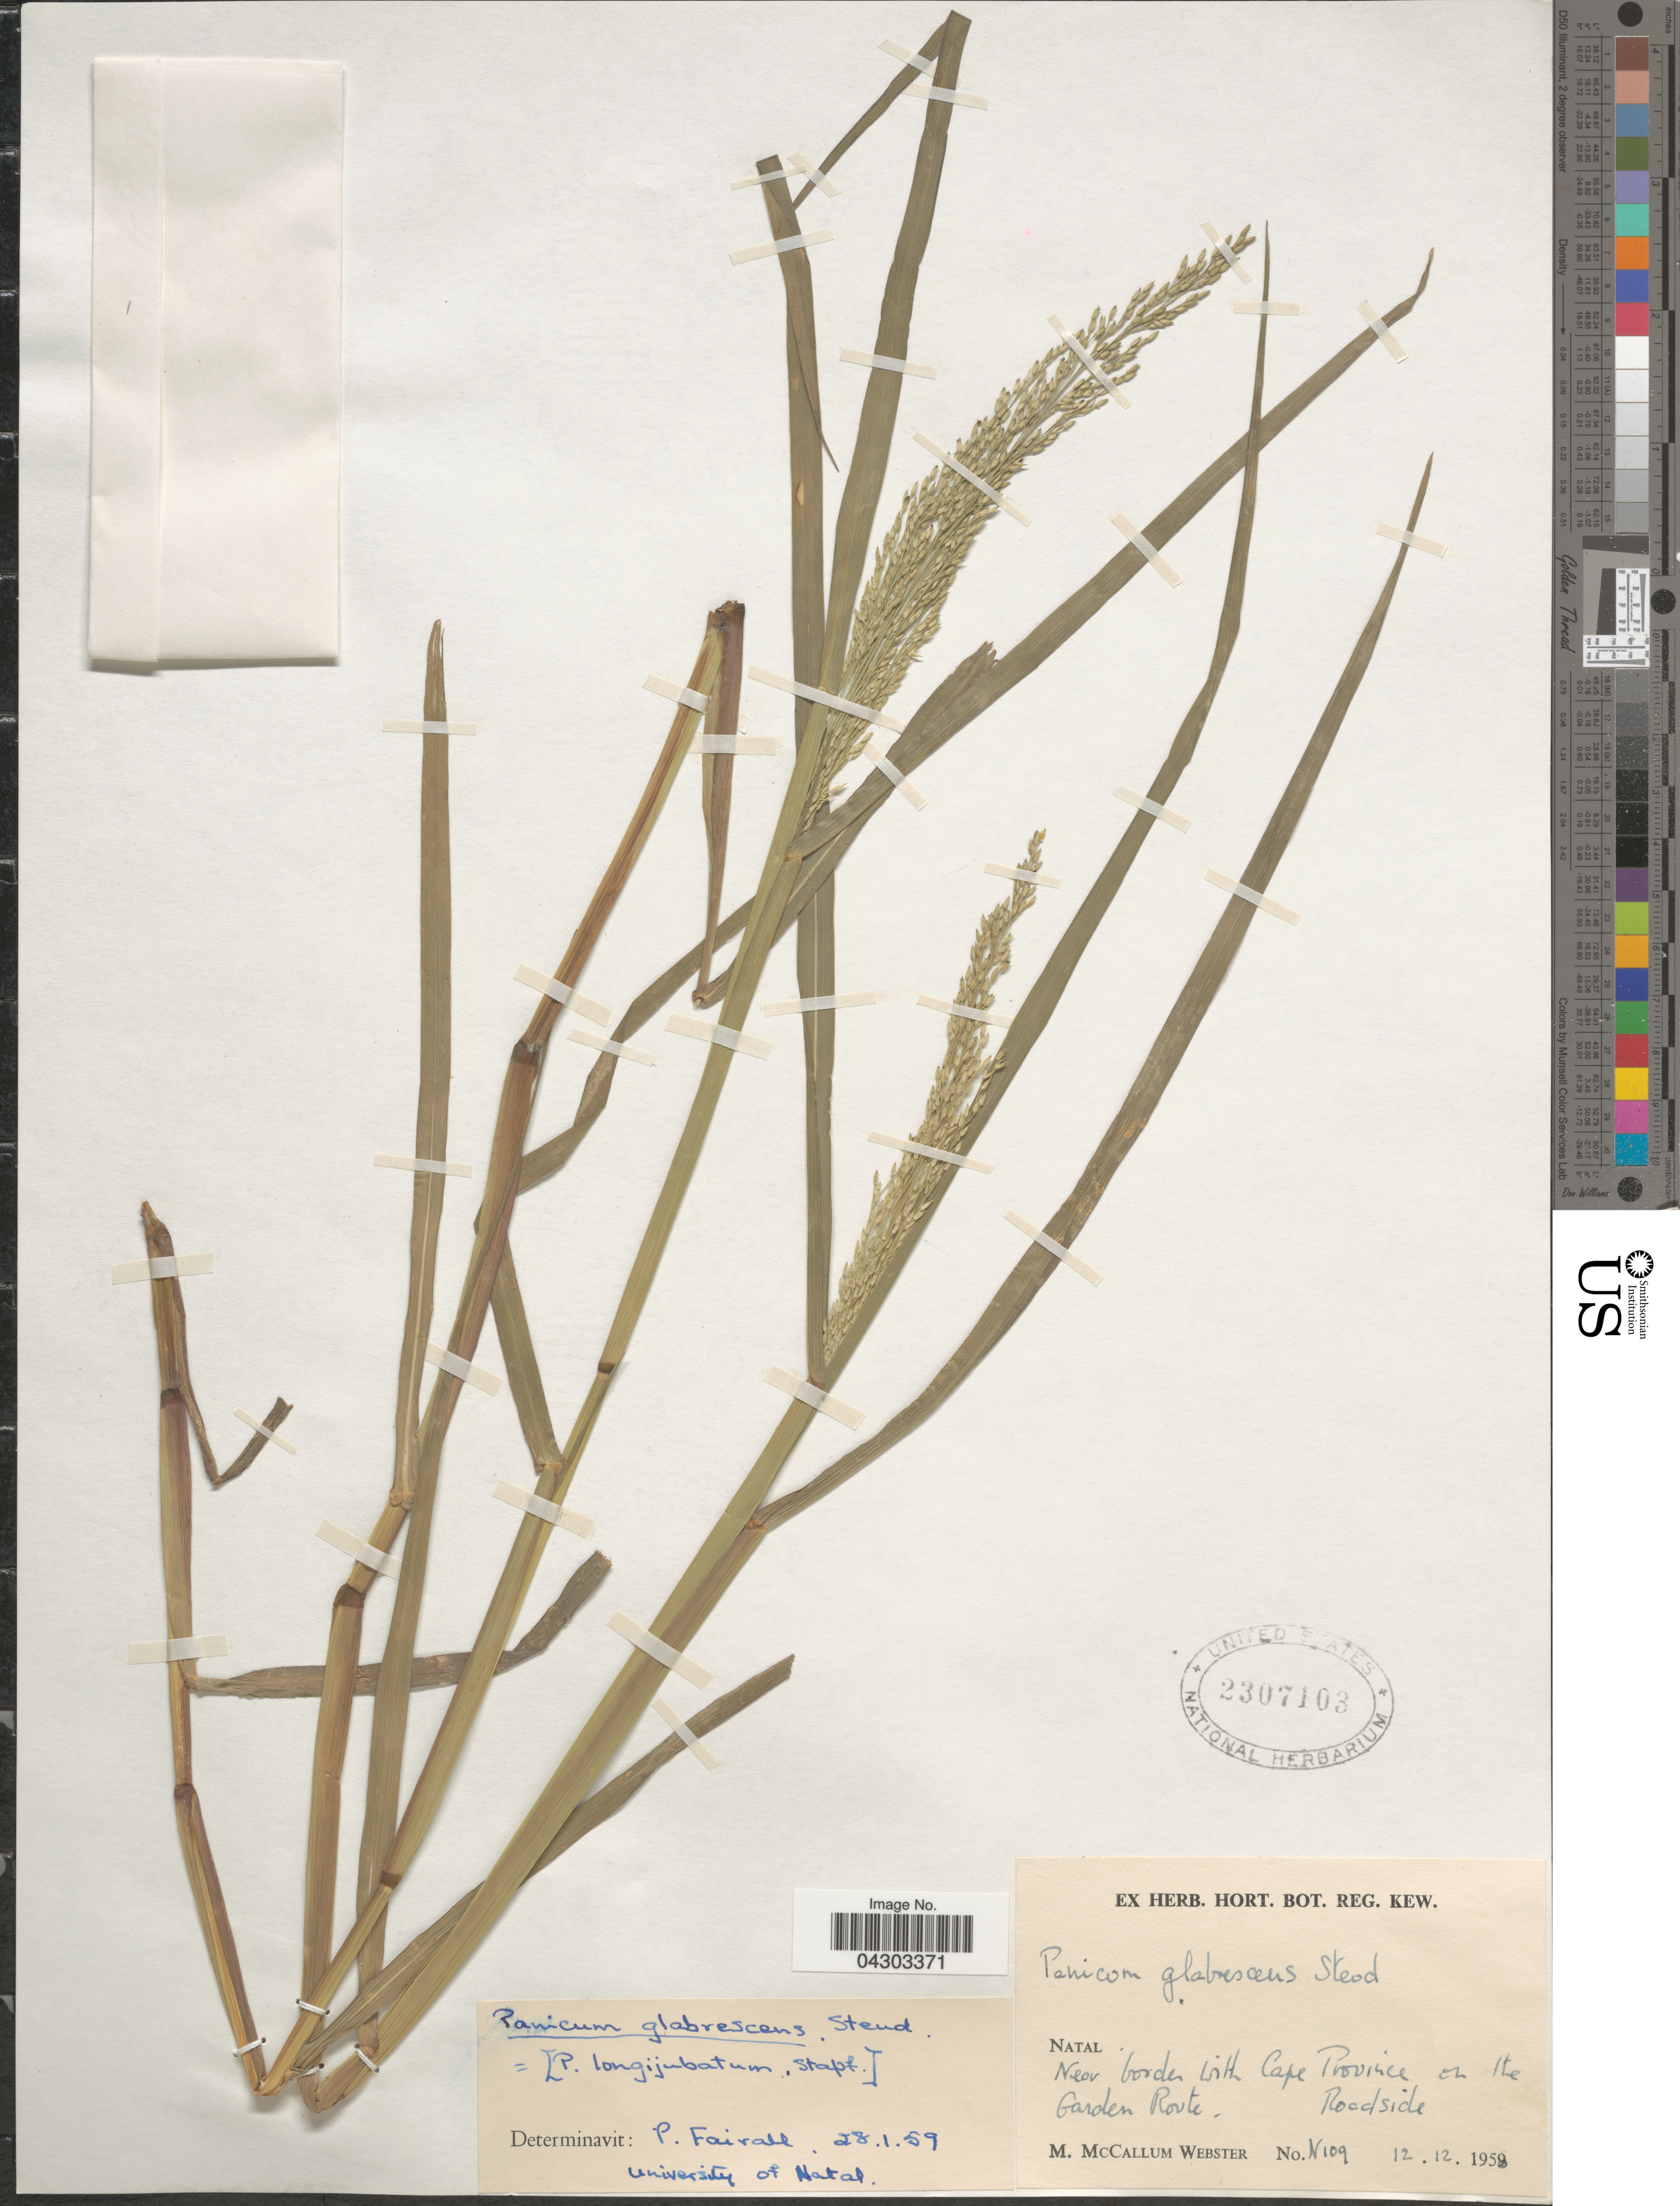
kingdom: Plantae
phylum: Tracheophyta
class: Liliopsida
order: Poales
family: Poaceae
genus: Panicum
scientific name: Panicum antidotale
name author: Retz.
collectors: M. Webster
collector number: N109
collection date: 1958-12-12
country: South Africa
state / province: KwaZulu-Natal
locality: Natal. Near border with Cape Province on the Garden Route. Roadside.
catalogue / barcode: US 2307103